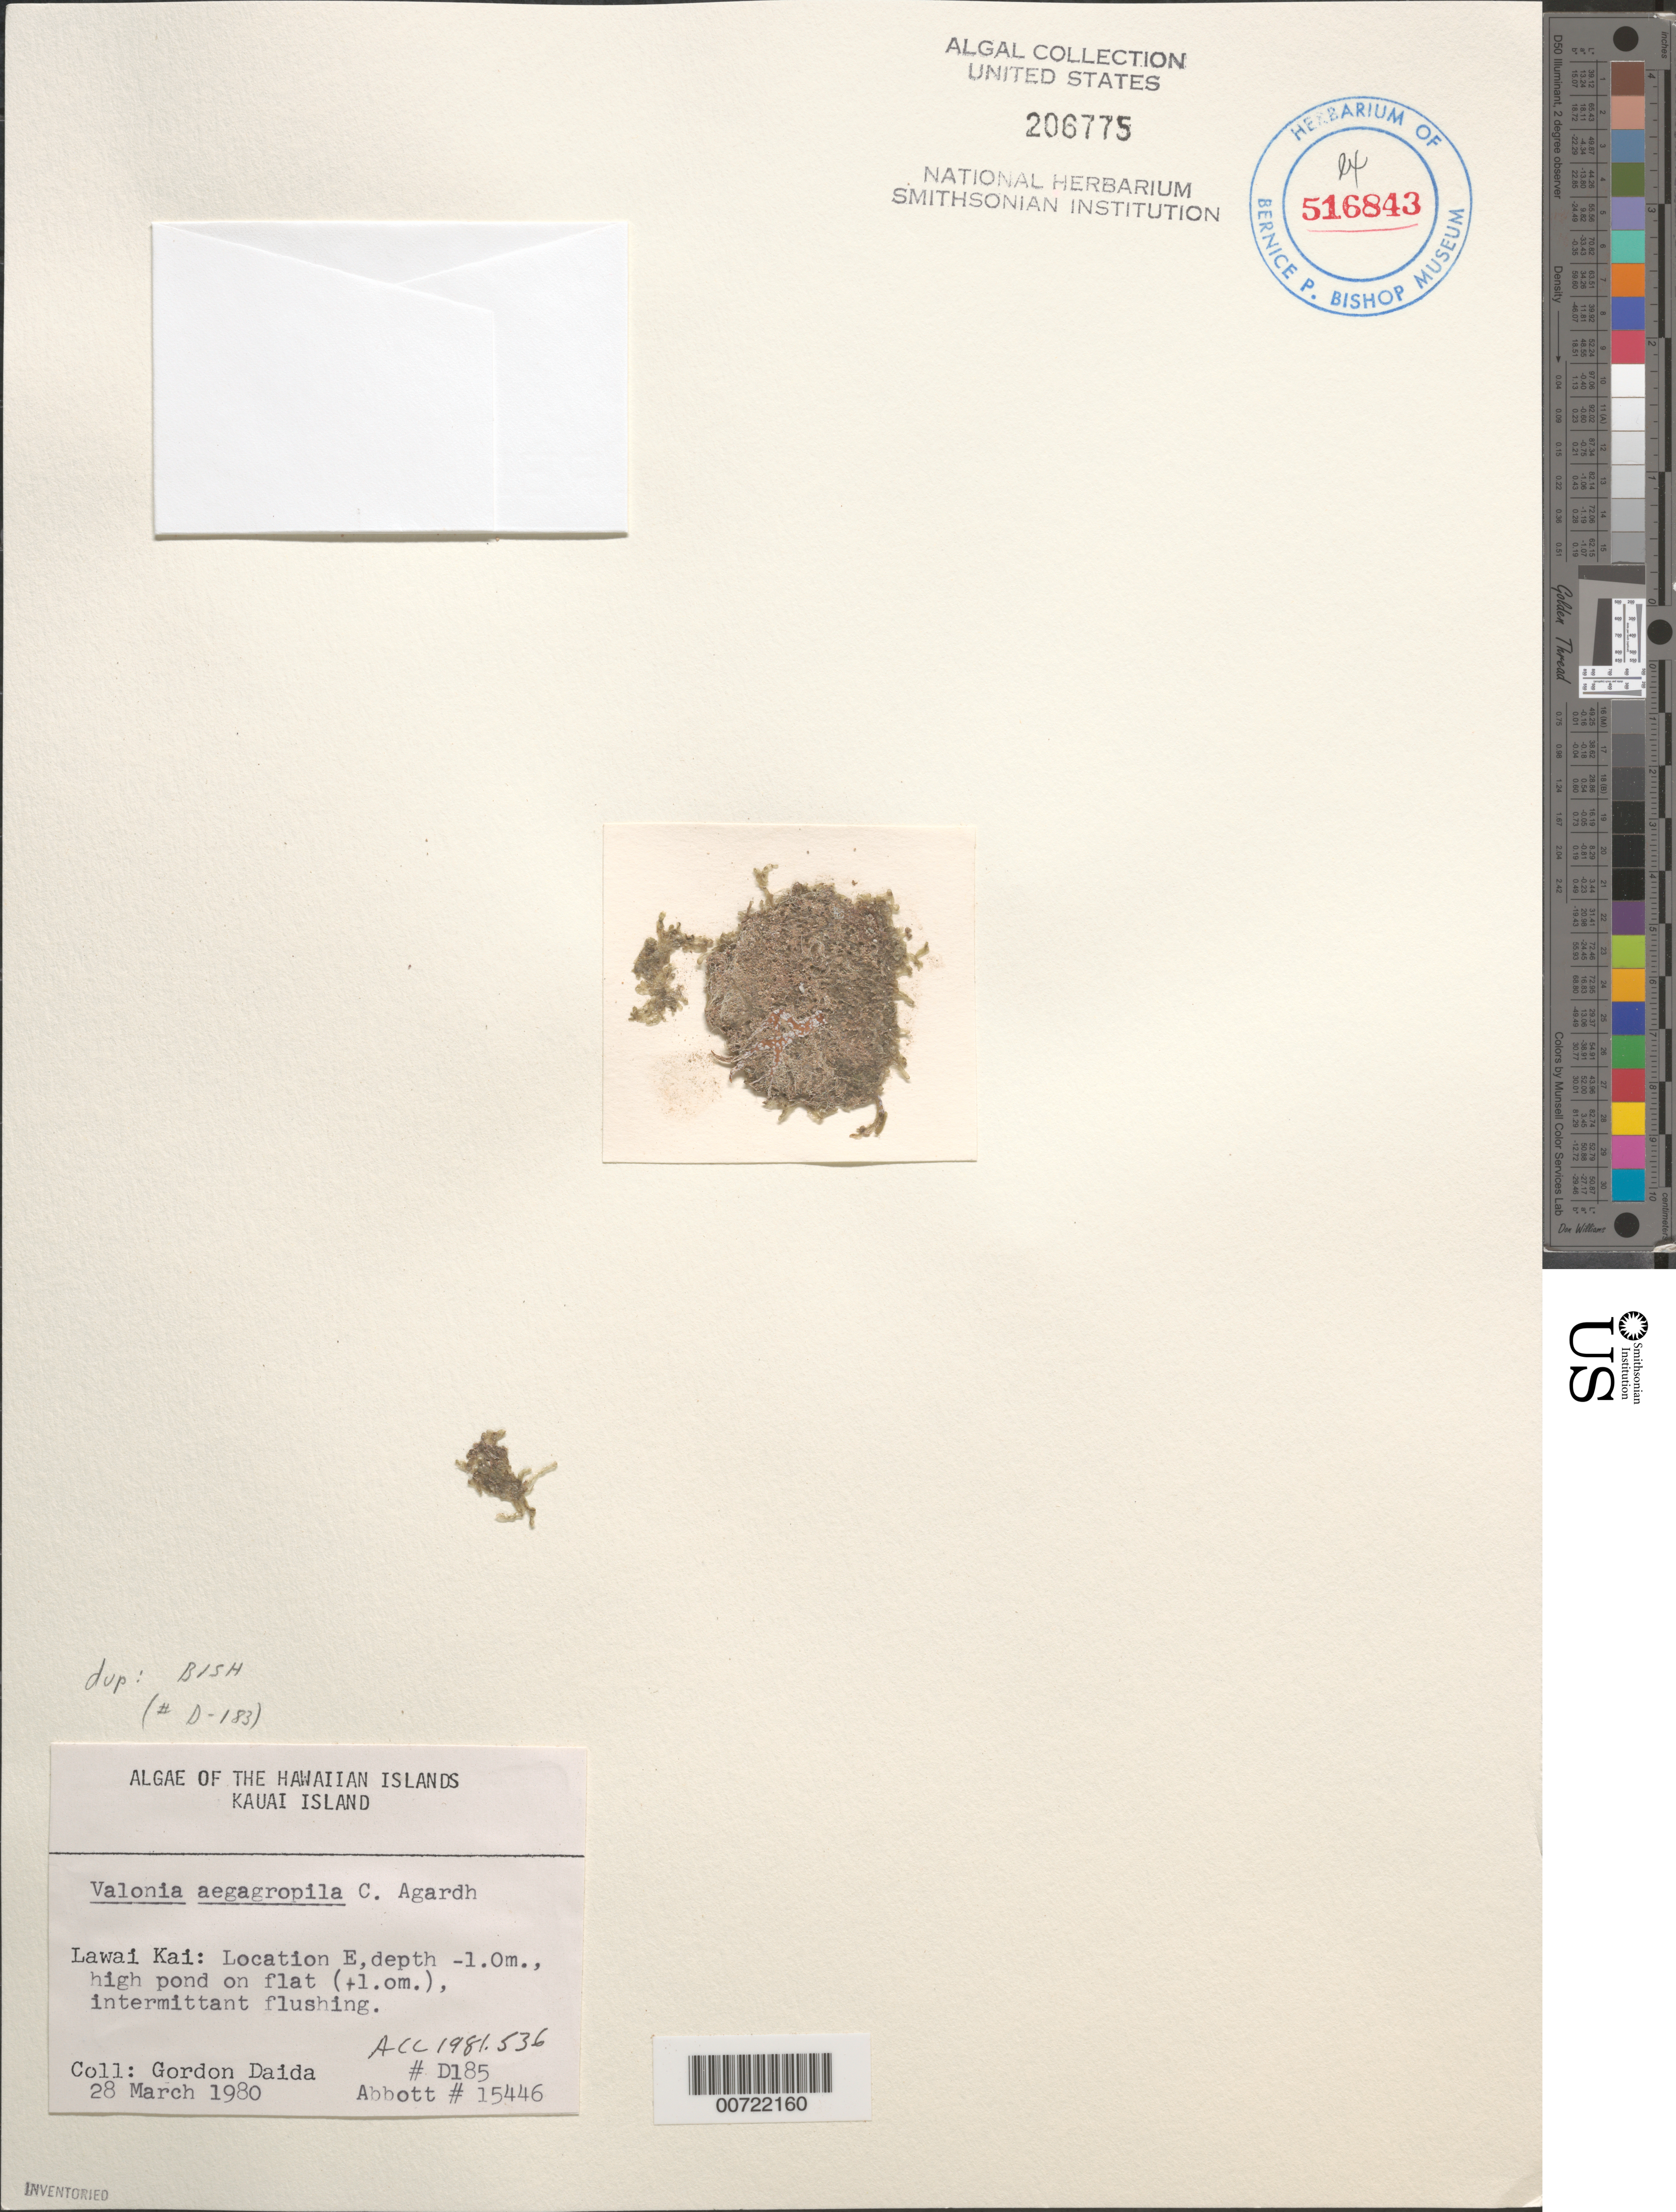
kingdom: Plantae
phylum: Chlorophyta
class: Ulvophyceae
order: Siphonocladales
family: Valoniaceae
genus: Valonia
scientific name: Valonia aegagropila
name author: C. Agardh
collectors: G. Daida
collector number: D185 & IAA 15446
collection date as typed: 28 Mar 1980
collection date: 1980-03-28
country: United States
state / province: Hawaii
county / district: Kauai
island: Kaua'i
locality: Lawai Kai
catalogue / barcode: US 206775